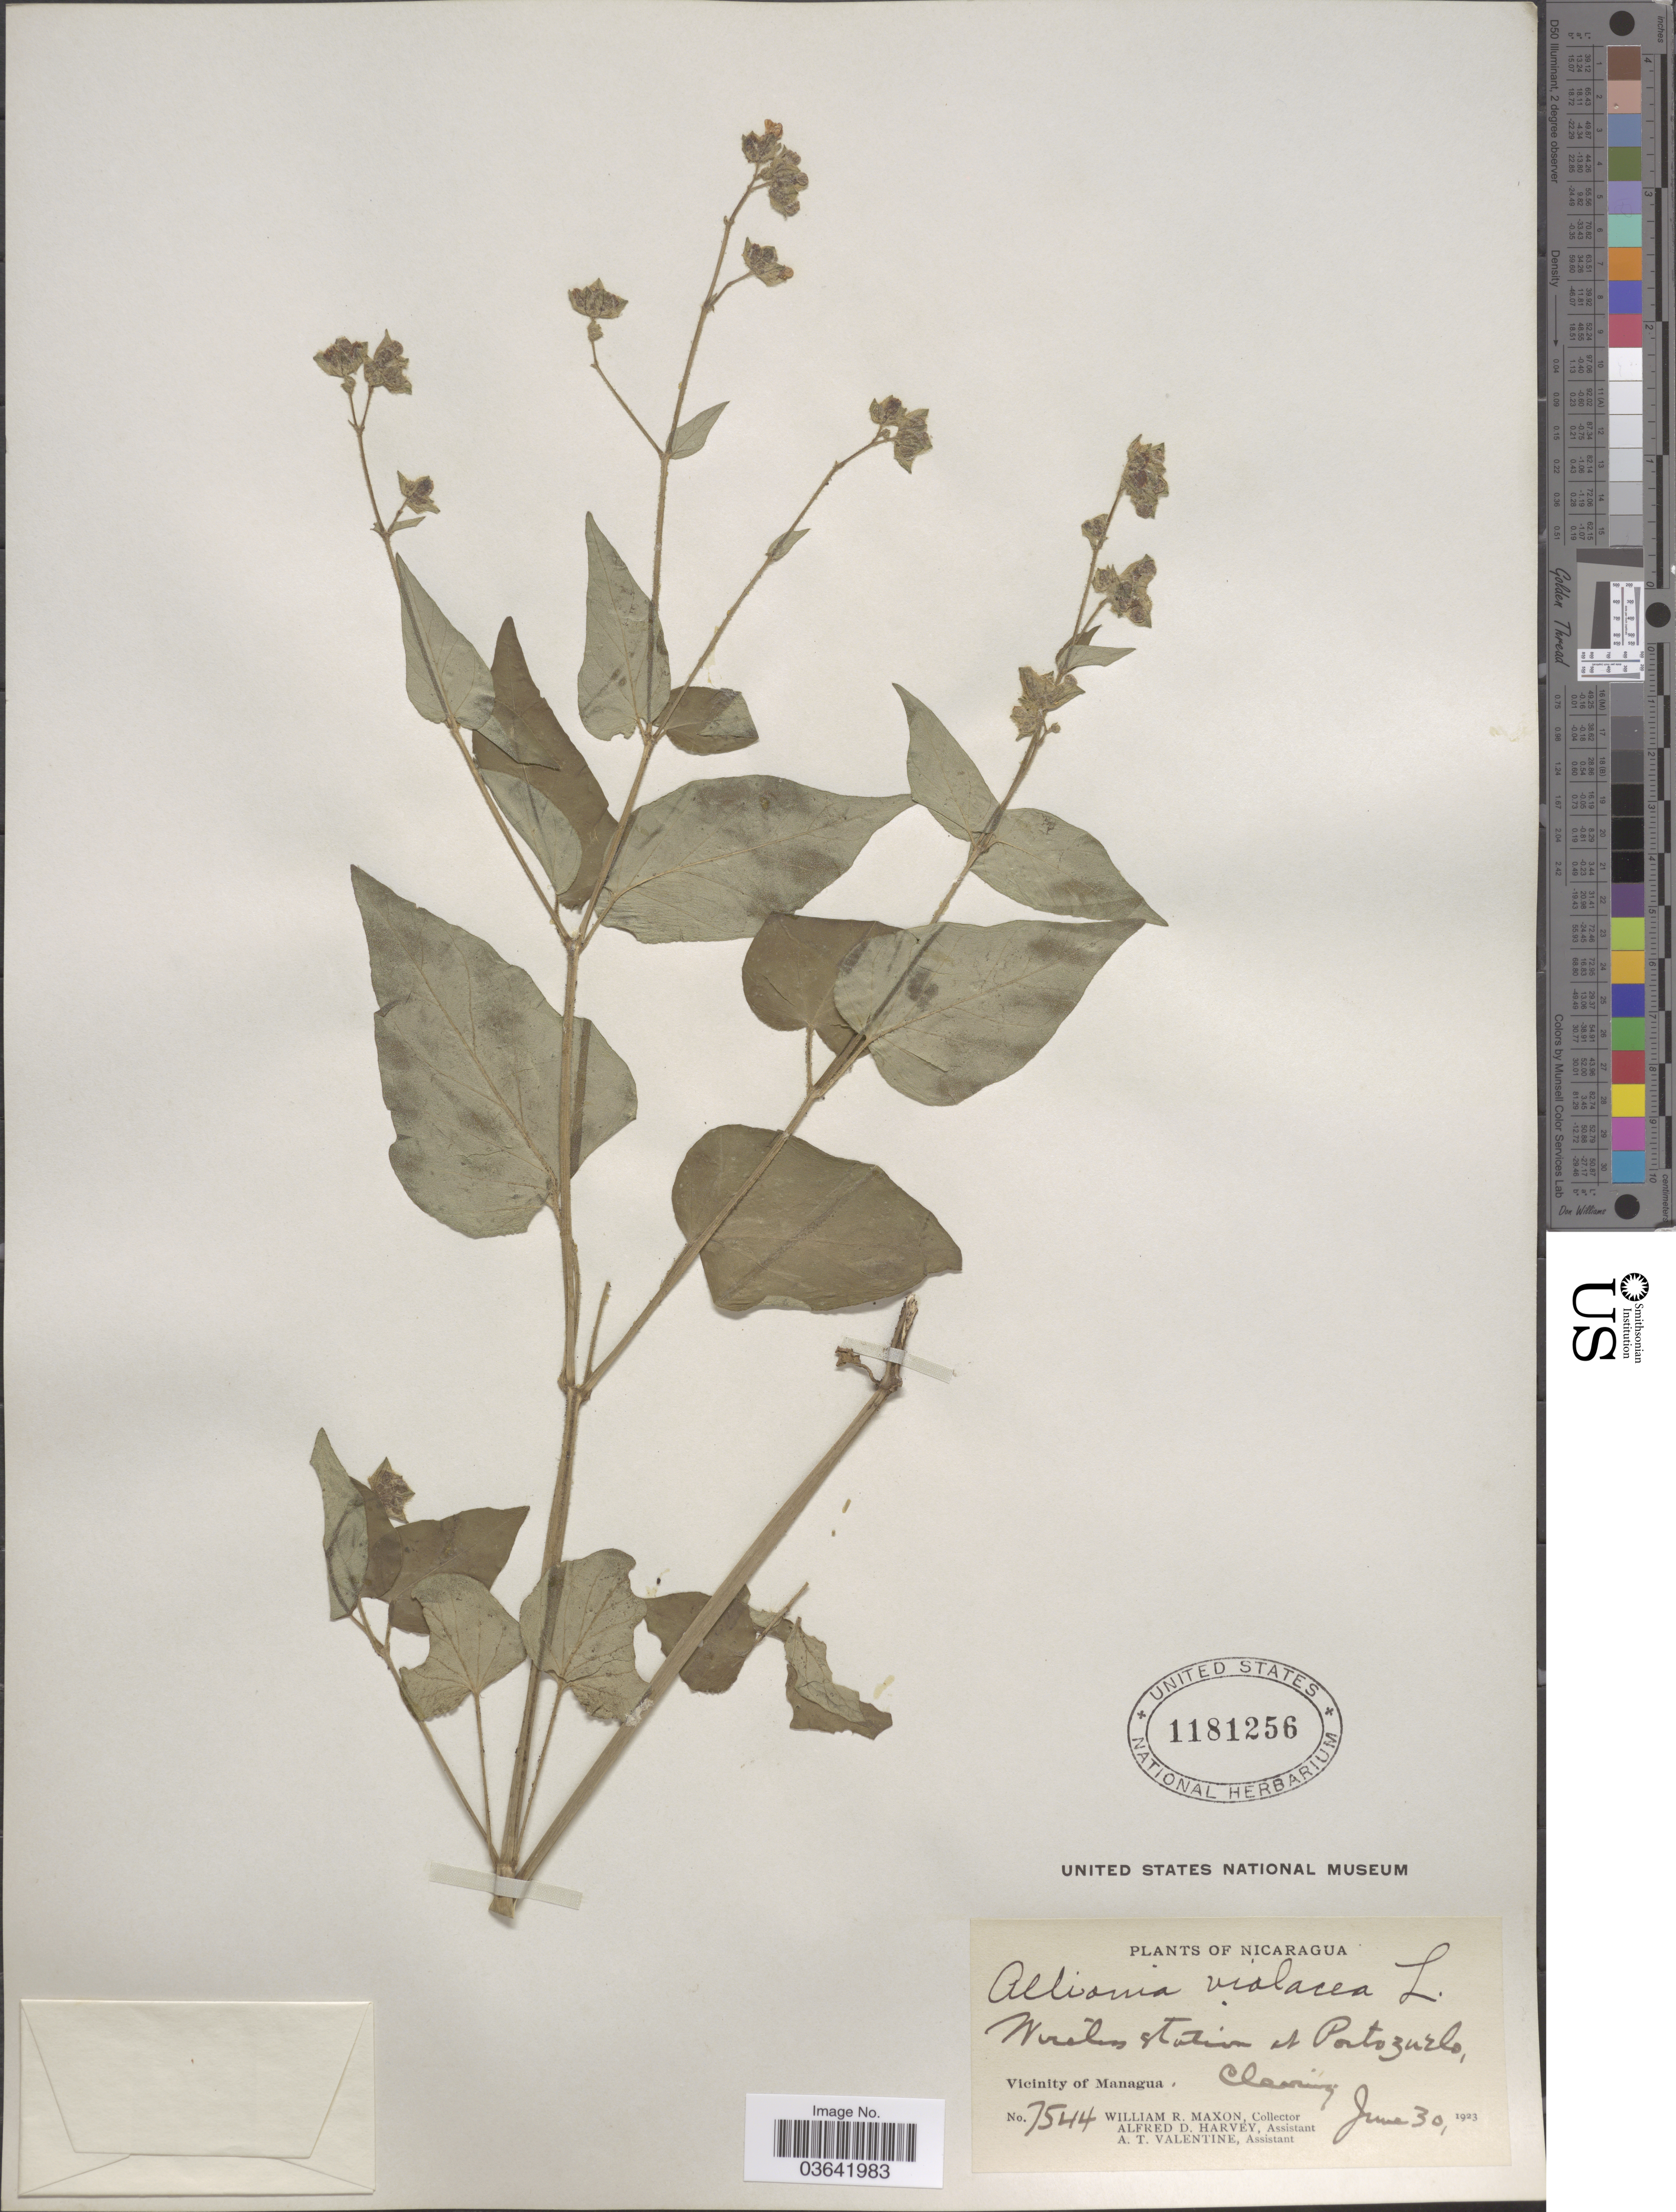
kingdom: Plantae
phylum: Tracheophyta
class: Magnoliopsida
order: Caryophyllales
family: Nyctaginaceae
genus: Mirabilis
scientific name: Mirabilis violacea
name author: (L.) Heimerl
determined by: Strong, Mark T., (BOT), Smithsonian Institution - National Museum of Natural History (UNITED STATES)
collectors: W. R. Maxon, A. D. Harvey & A. Valentine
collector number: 7544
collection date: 1923-06-30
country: Nicaragua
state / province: Managua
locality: Wireless station at Portozuelo, Vicinity of Managua.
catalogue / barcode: US 1181256